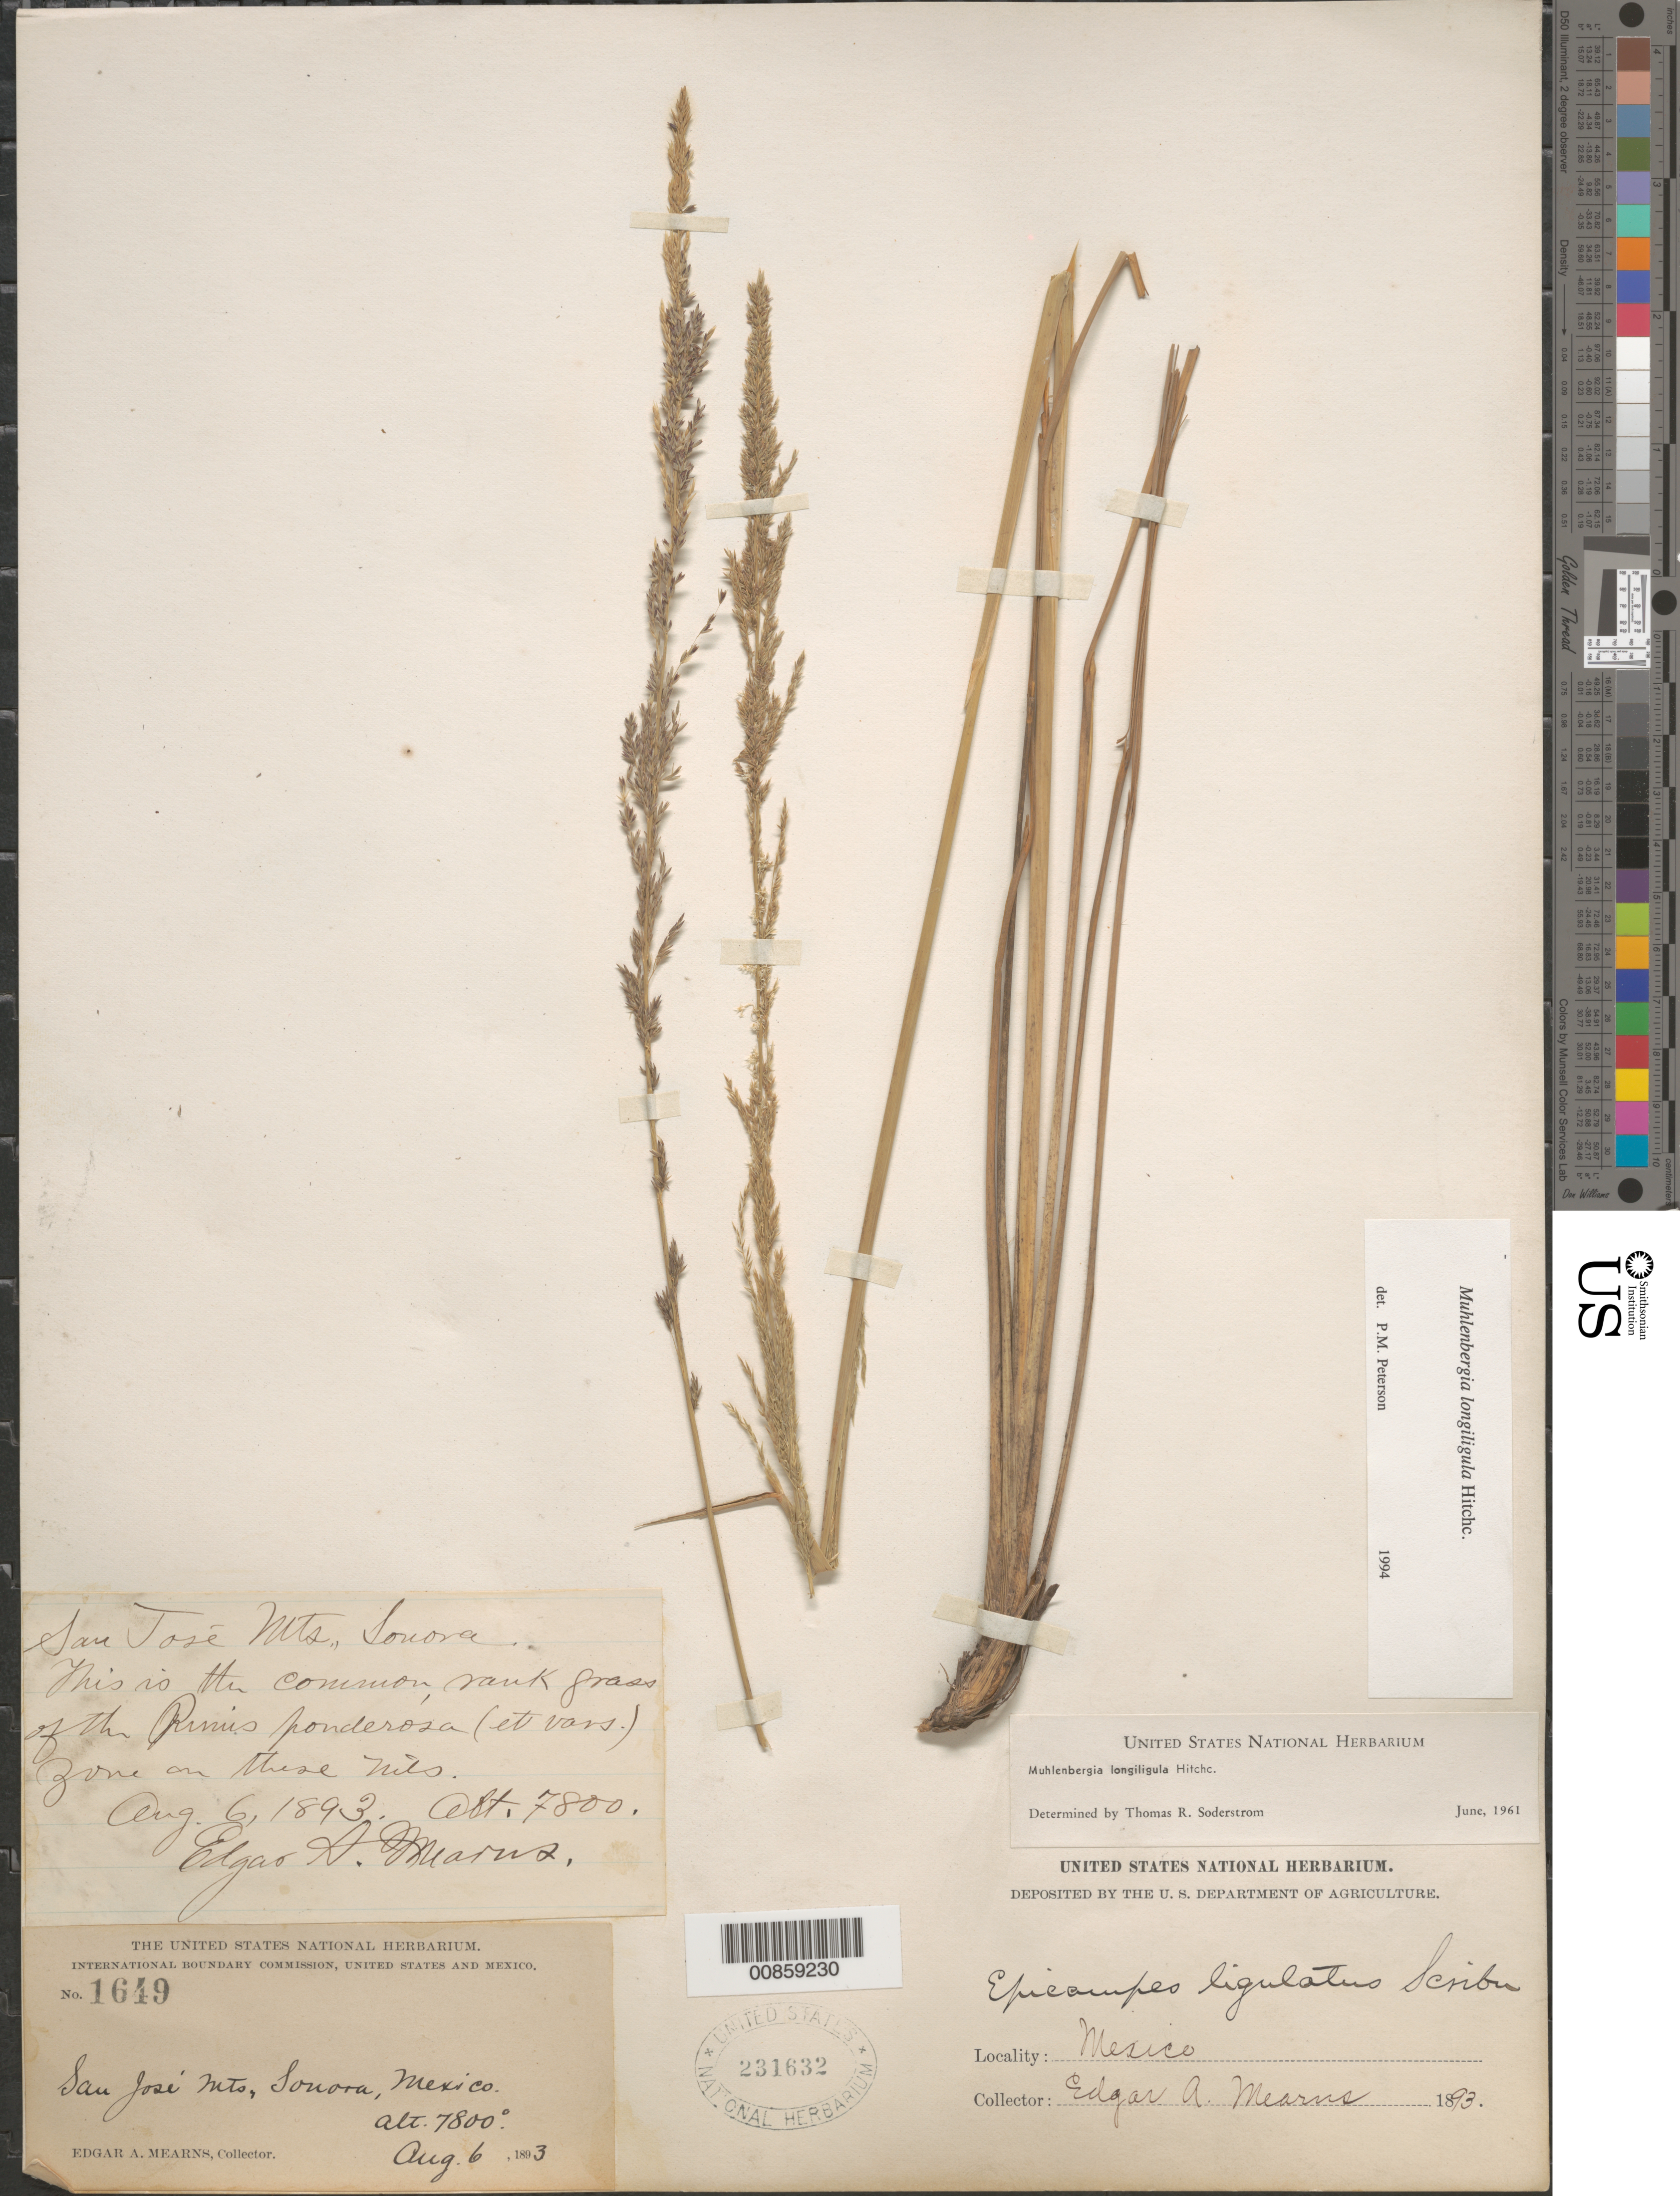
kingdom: Plantae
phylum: Tracheophyta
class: Liliopsida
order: Poales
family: Poaceae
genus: Muhlenbergia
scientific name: Muhlenbergia longiligula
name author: Hitchc.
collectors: E. A. Mearns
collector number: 1649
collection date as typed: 06 Aug 1893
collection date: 1893-08-06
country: Mexico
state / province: Sonora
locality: San Jose Mts, Sonora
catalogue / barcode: US 231632